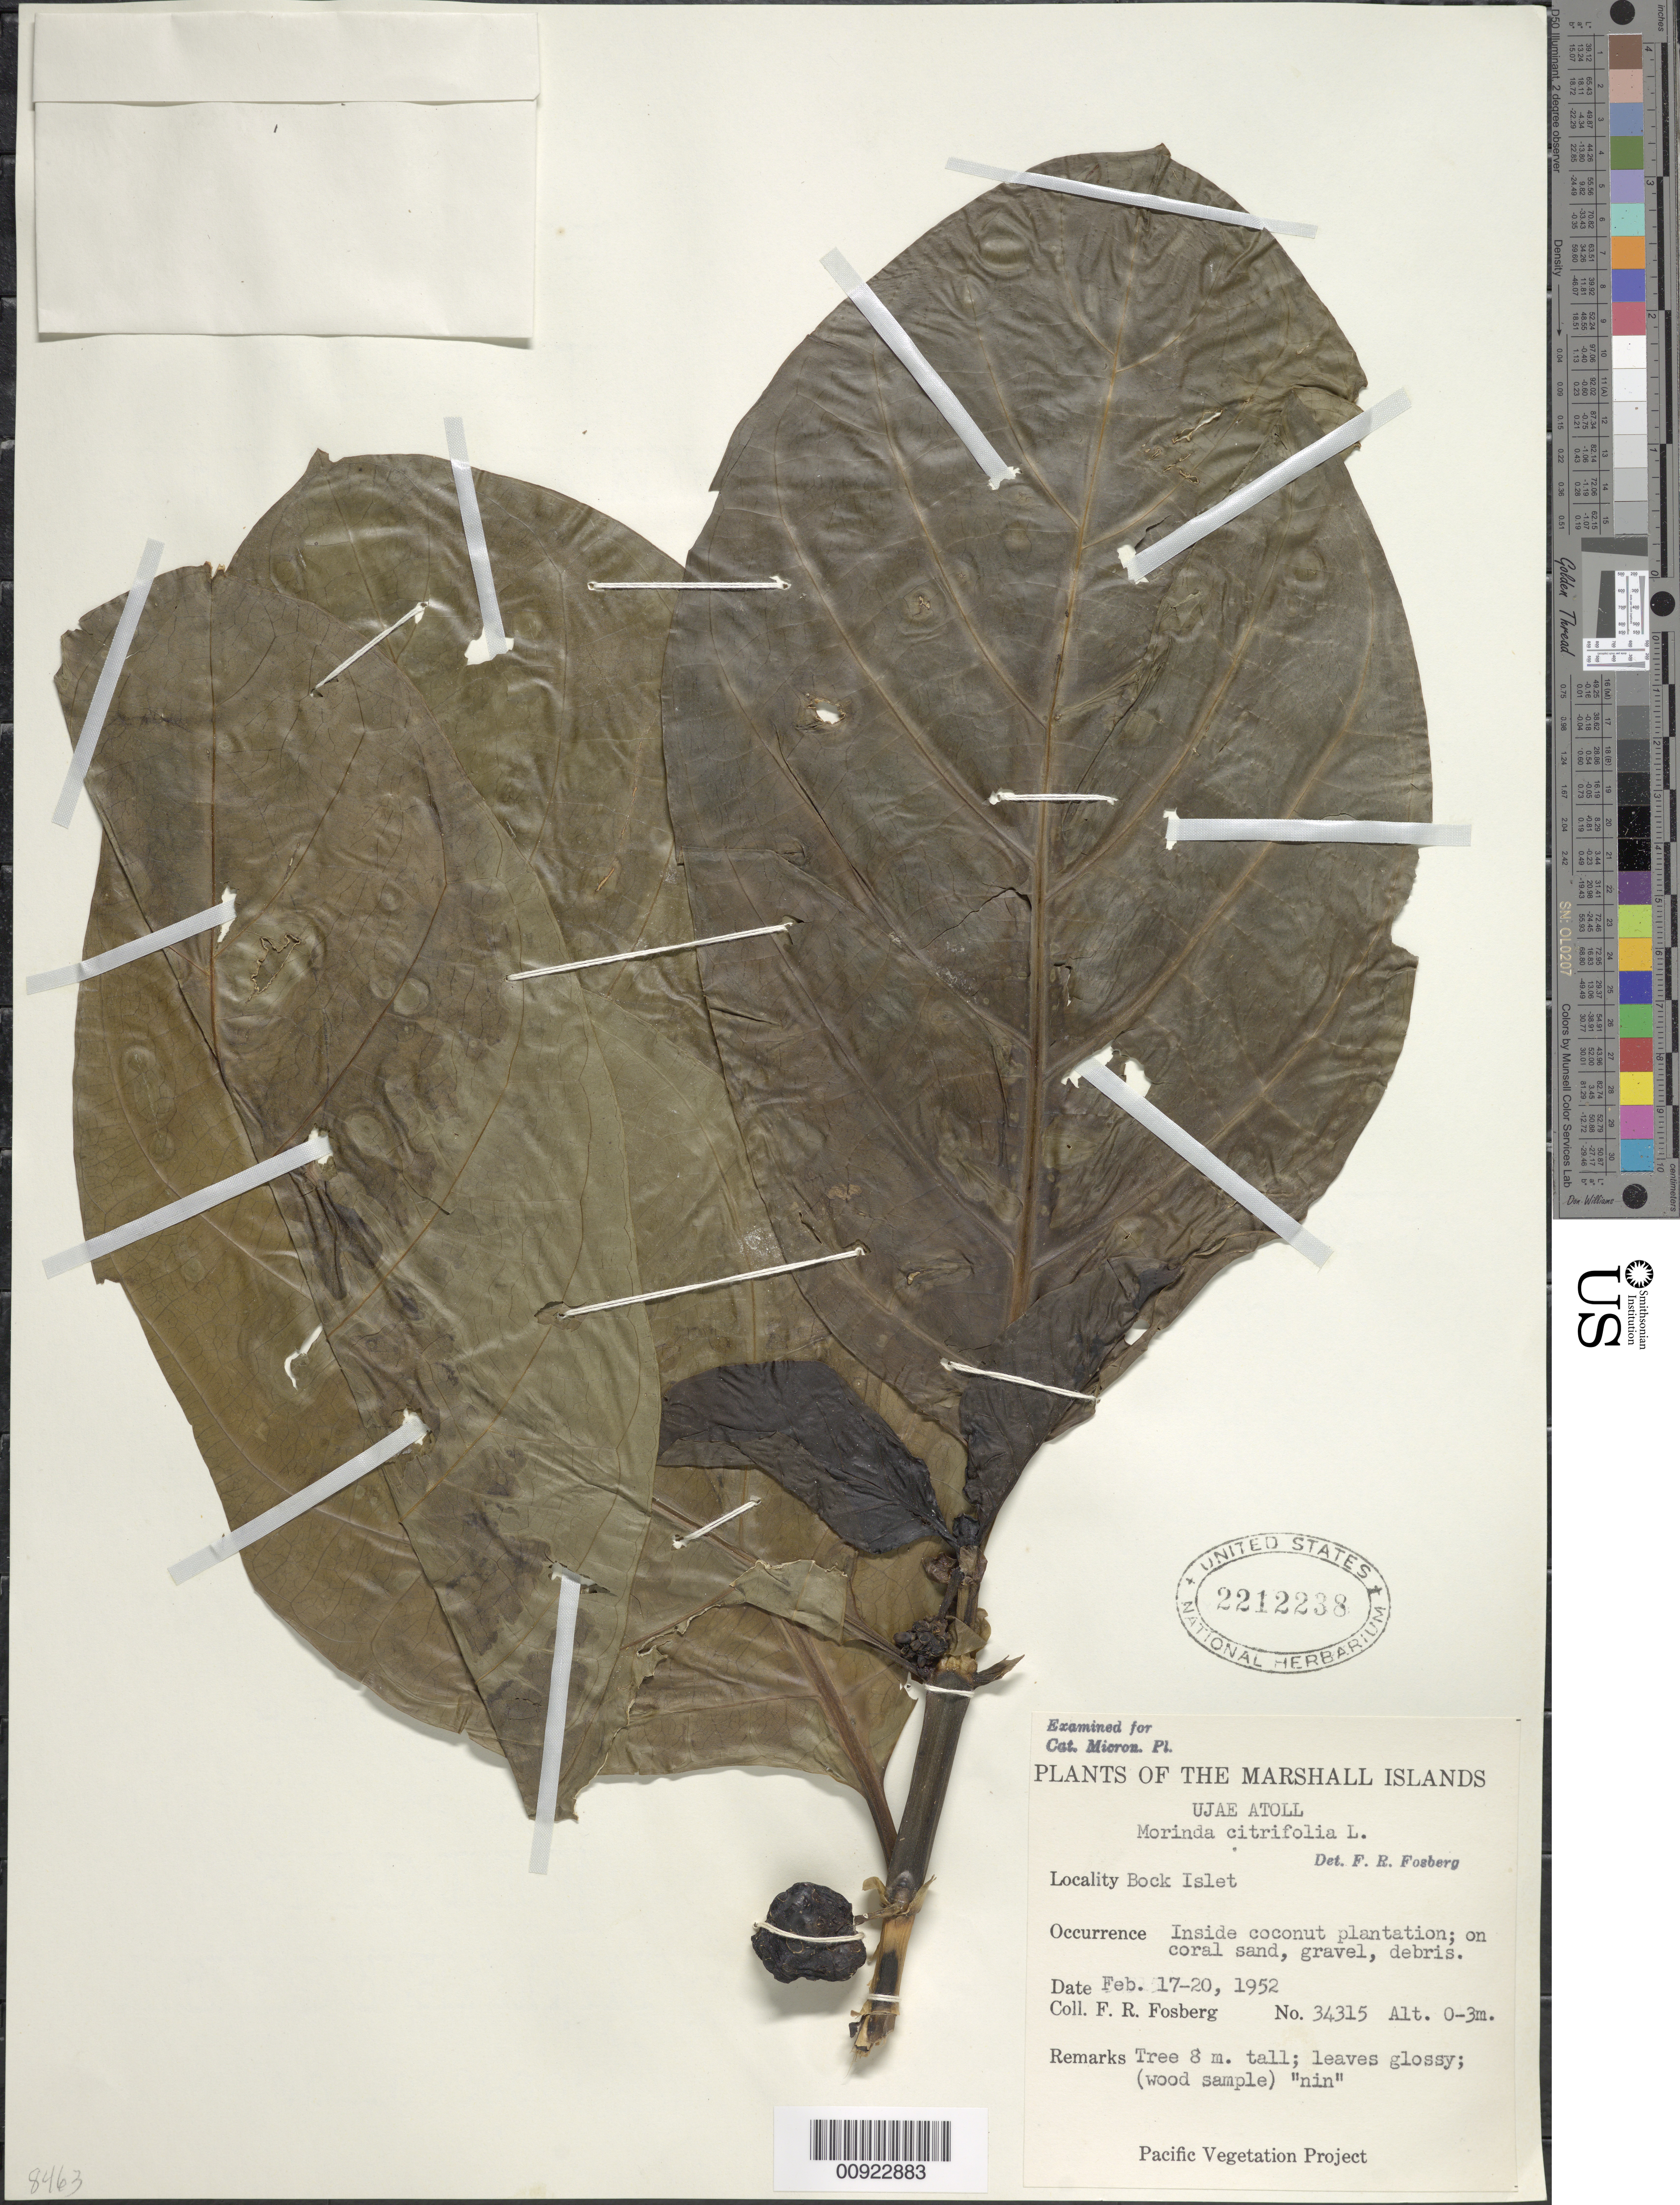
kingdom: Plantae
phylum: Tracheophyta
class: Magnoliopsida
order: Gentianales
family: Rubiaceae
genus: Morinda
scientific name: Morinda citrifolia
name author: L.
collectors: F. R. Fosberg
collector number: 34315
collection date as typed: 17 Feb 1952 to 20 Feb 1952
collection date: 1952-02-17/1952-02-20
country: Marshall Islands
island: Ujae Atoll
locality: Bock Islet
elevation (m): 0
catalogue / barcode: US 2212238